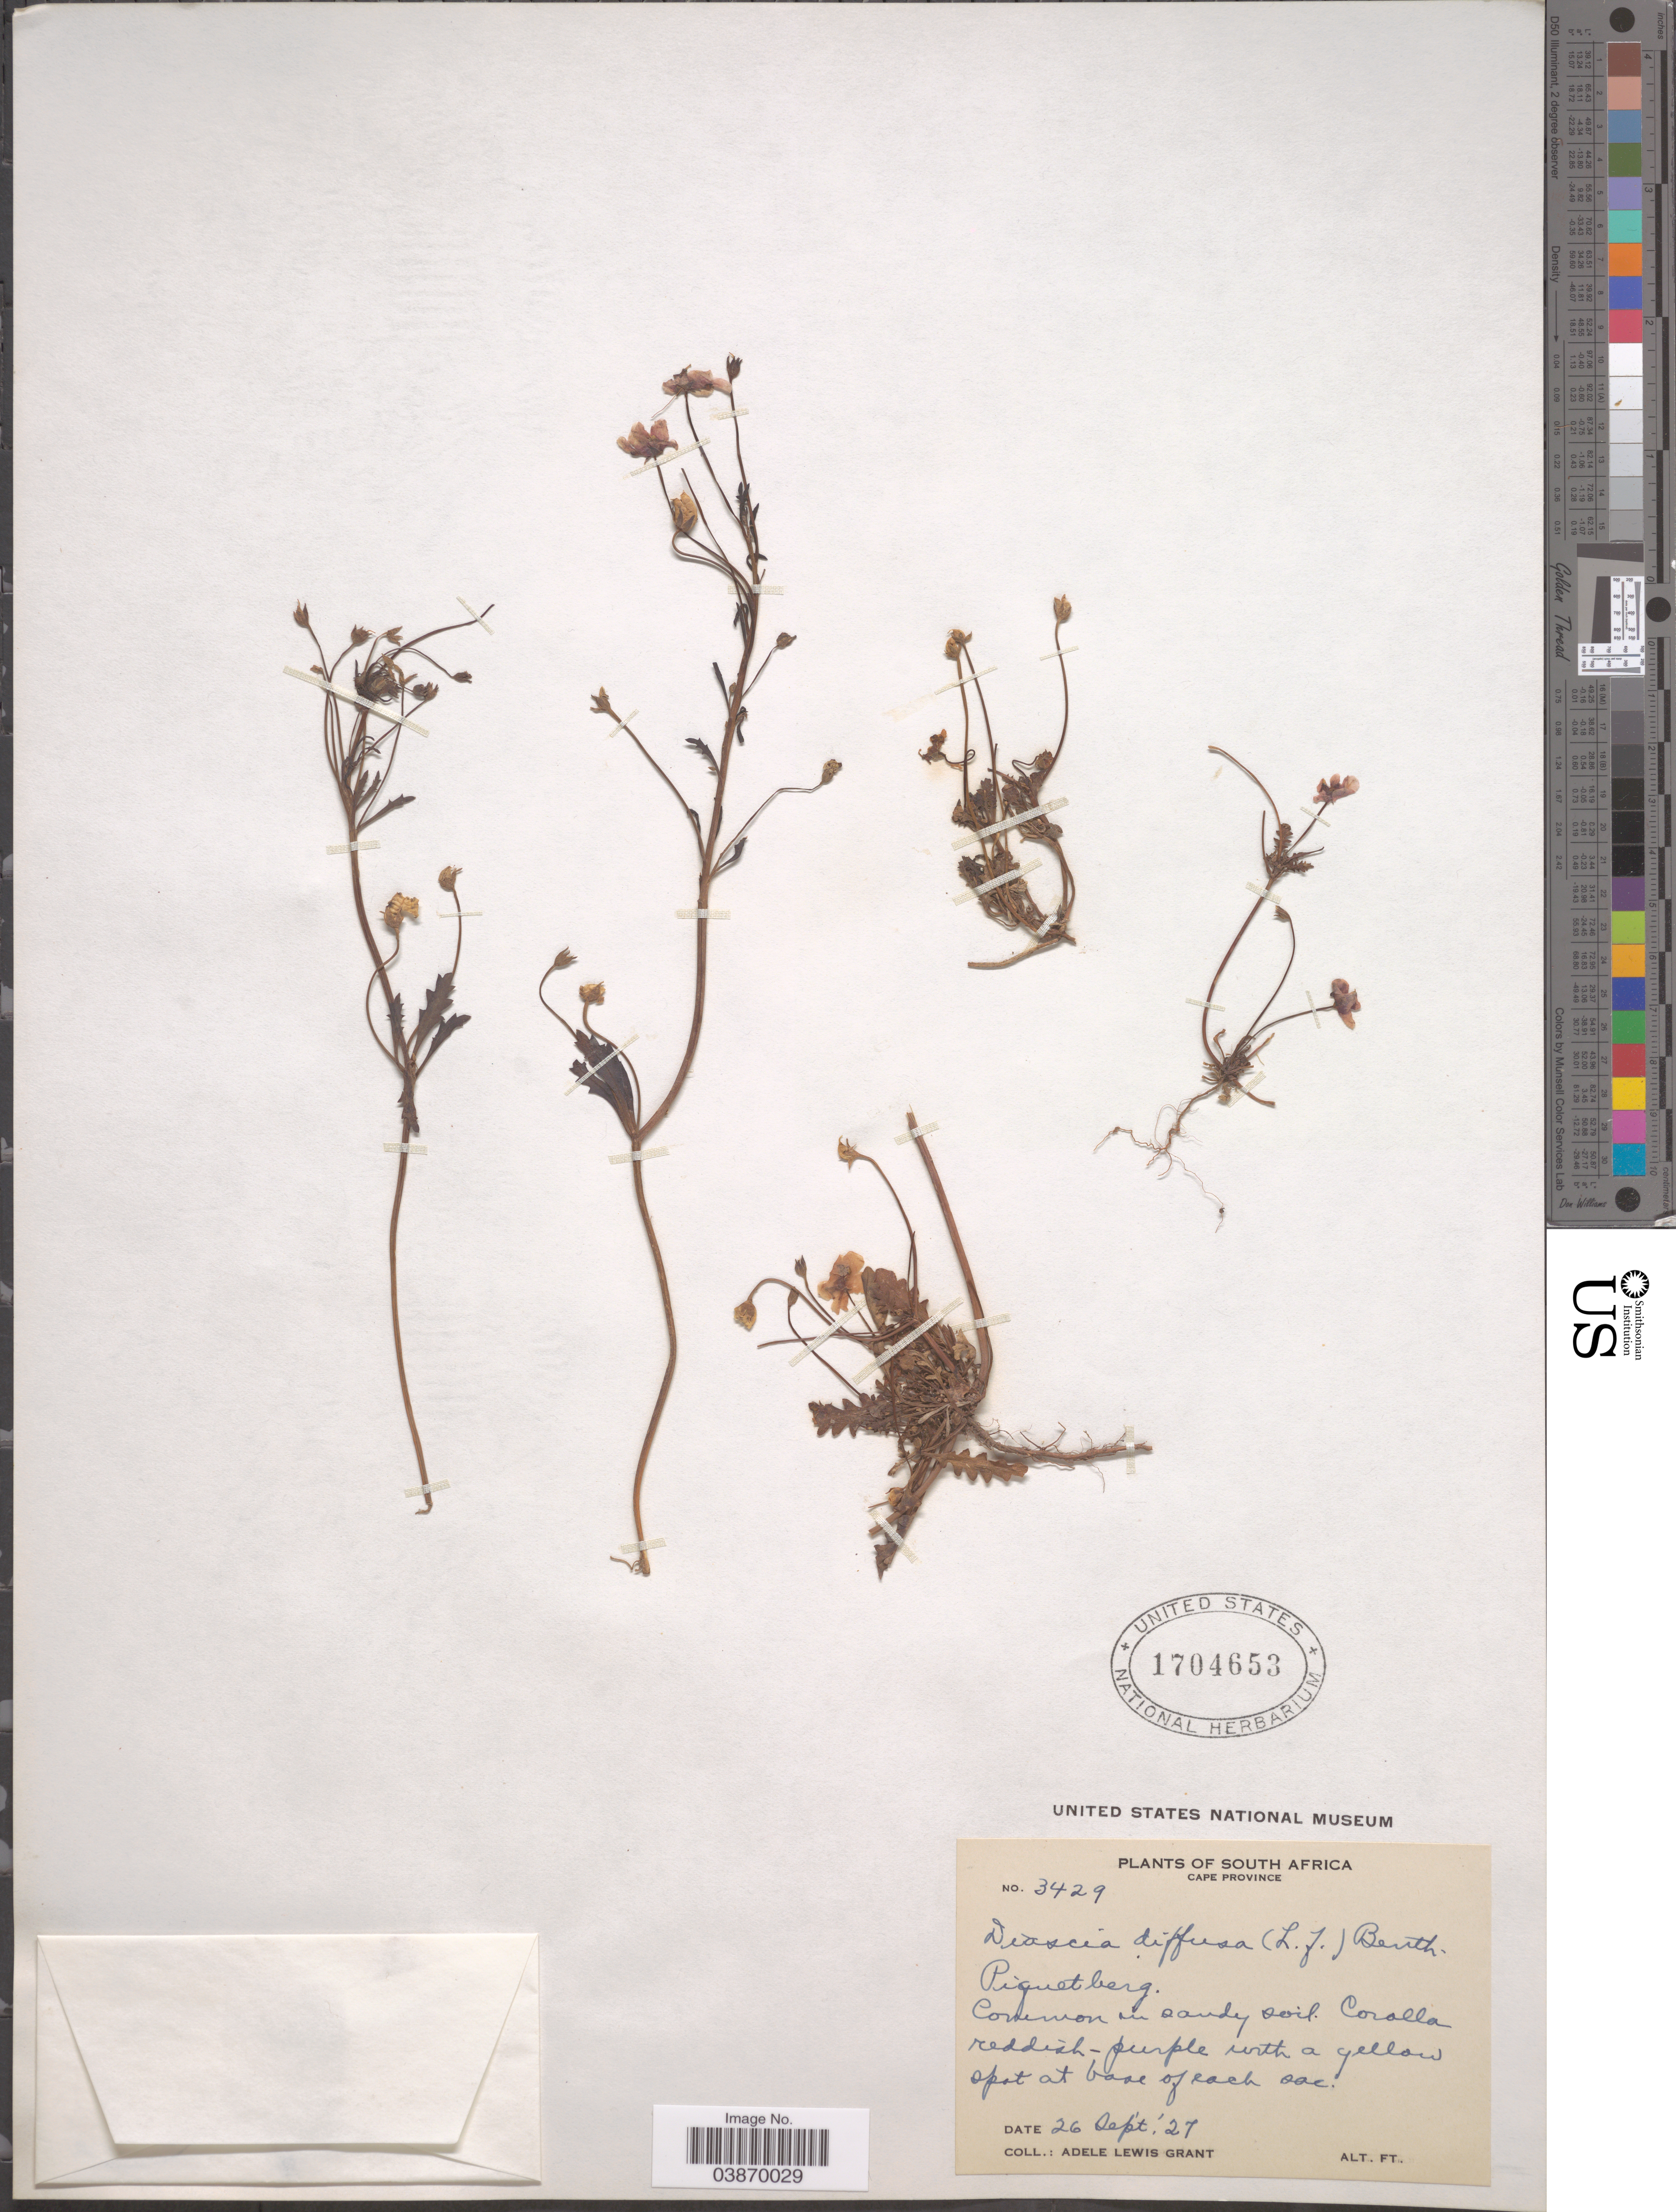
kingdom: Plantae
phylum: Tracheophyta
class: Magnoliopsida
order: Lamiales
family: Scrophulariaceae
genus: Diascia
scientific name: Diascia diffusa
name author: Benth.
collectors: A. L. Grant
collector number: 3429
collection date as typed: Transcribed d/m/y: 26/9/27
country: South Africa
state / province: Western Cape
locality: Piquetberg.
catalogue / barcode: US 1704653